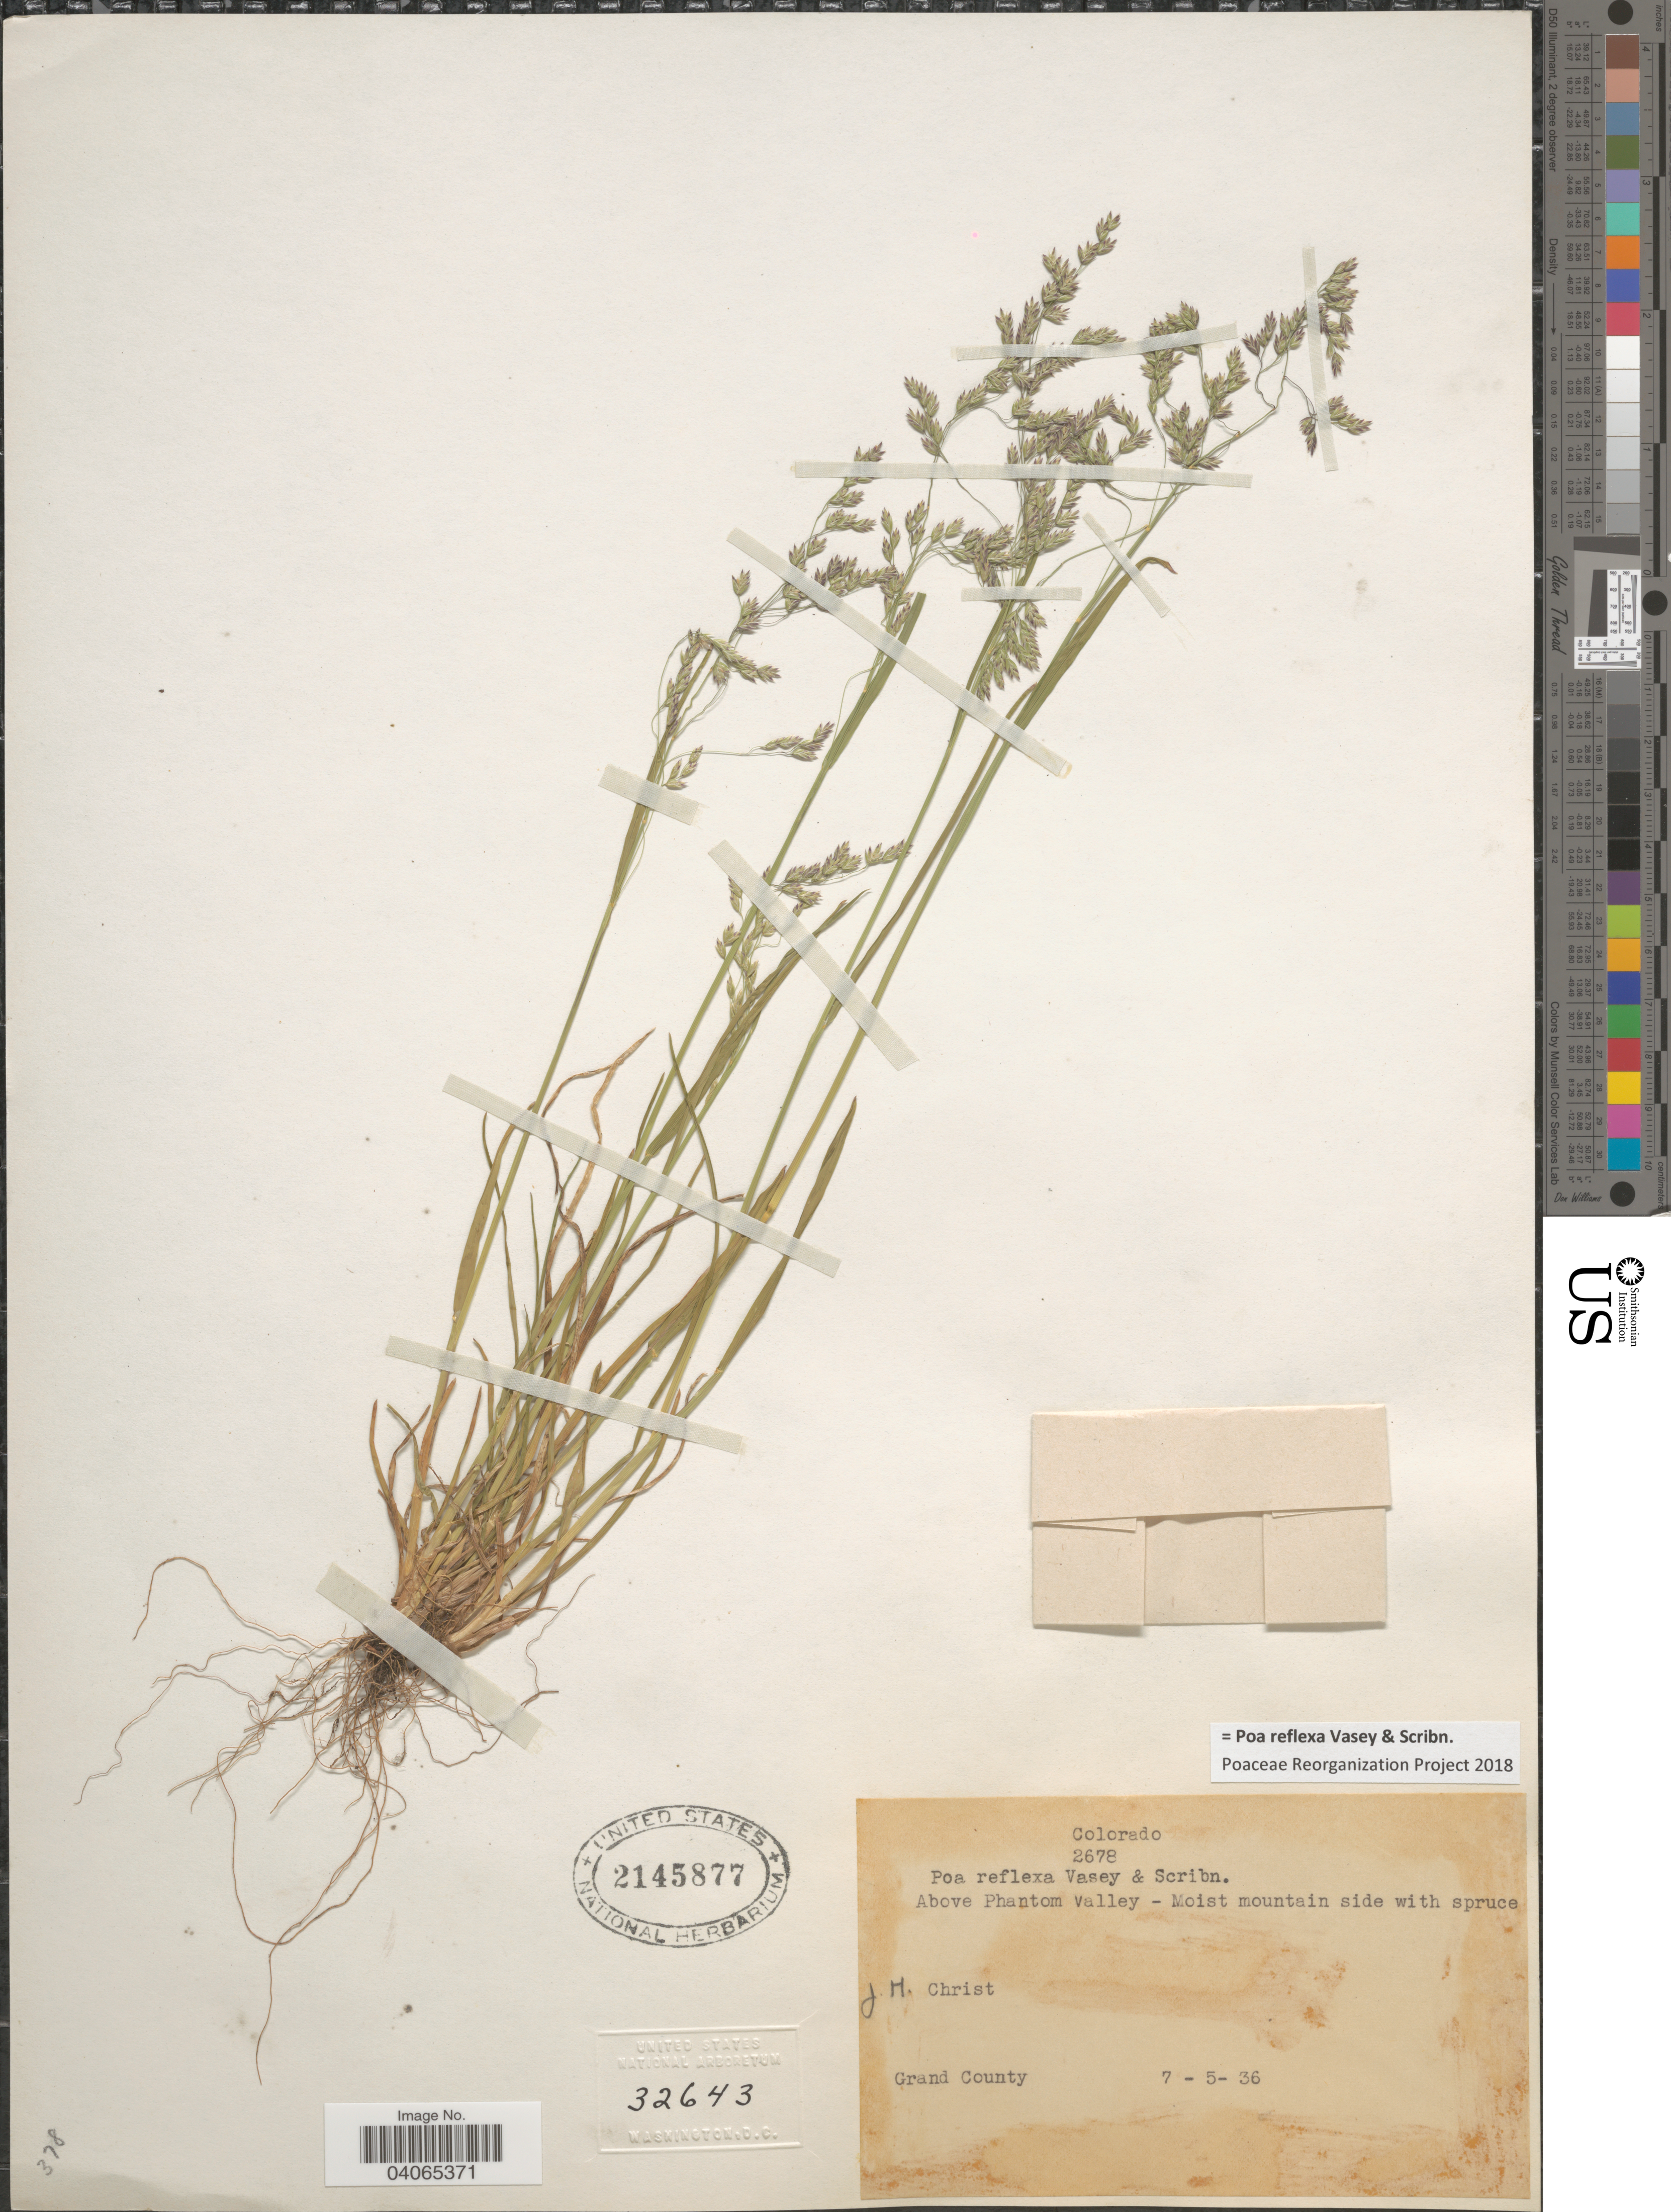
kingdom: Plantae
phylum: Tracheophyta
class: Liliopsida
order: Poales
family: Poaceae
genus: Poa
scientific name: Poa reflexa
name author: Vasey & Scribn.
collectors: J. H. Christ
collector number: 2678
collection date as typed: Transcribed d/m/y: 5/7/36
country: United States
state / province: Colorado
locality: Above Phantom Valley - Moist mountain side with spruce. Grand County.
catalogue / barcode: US 2145877